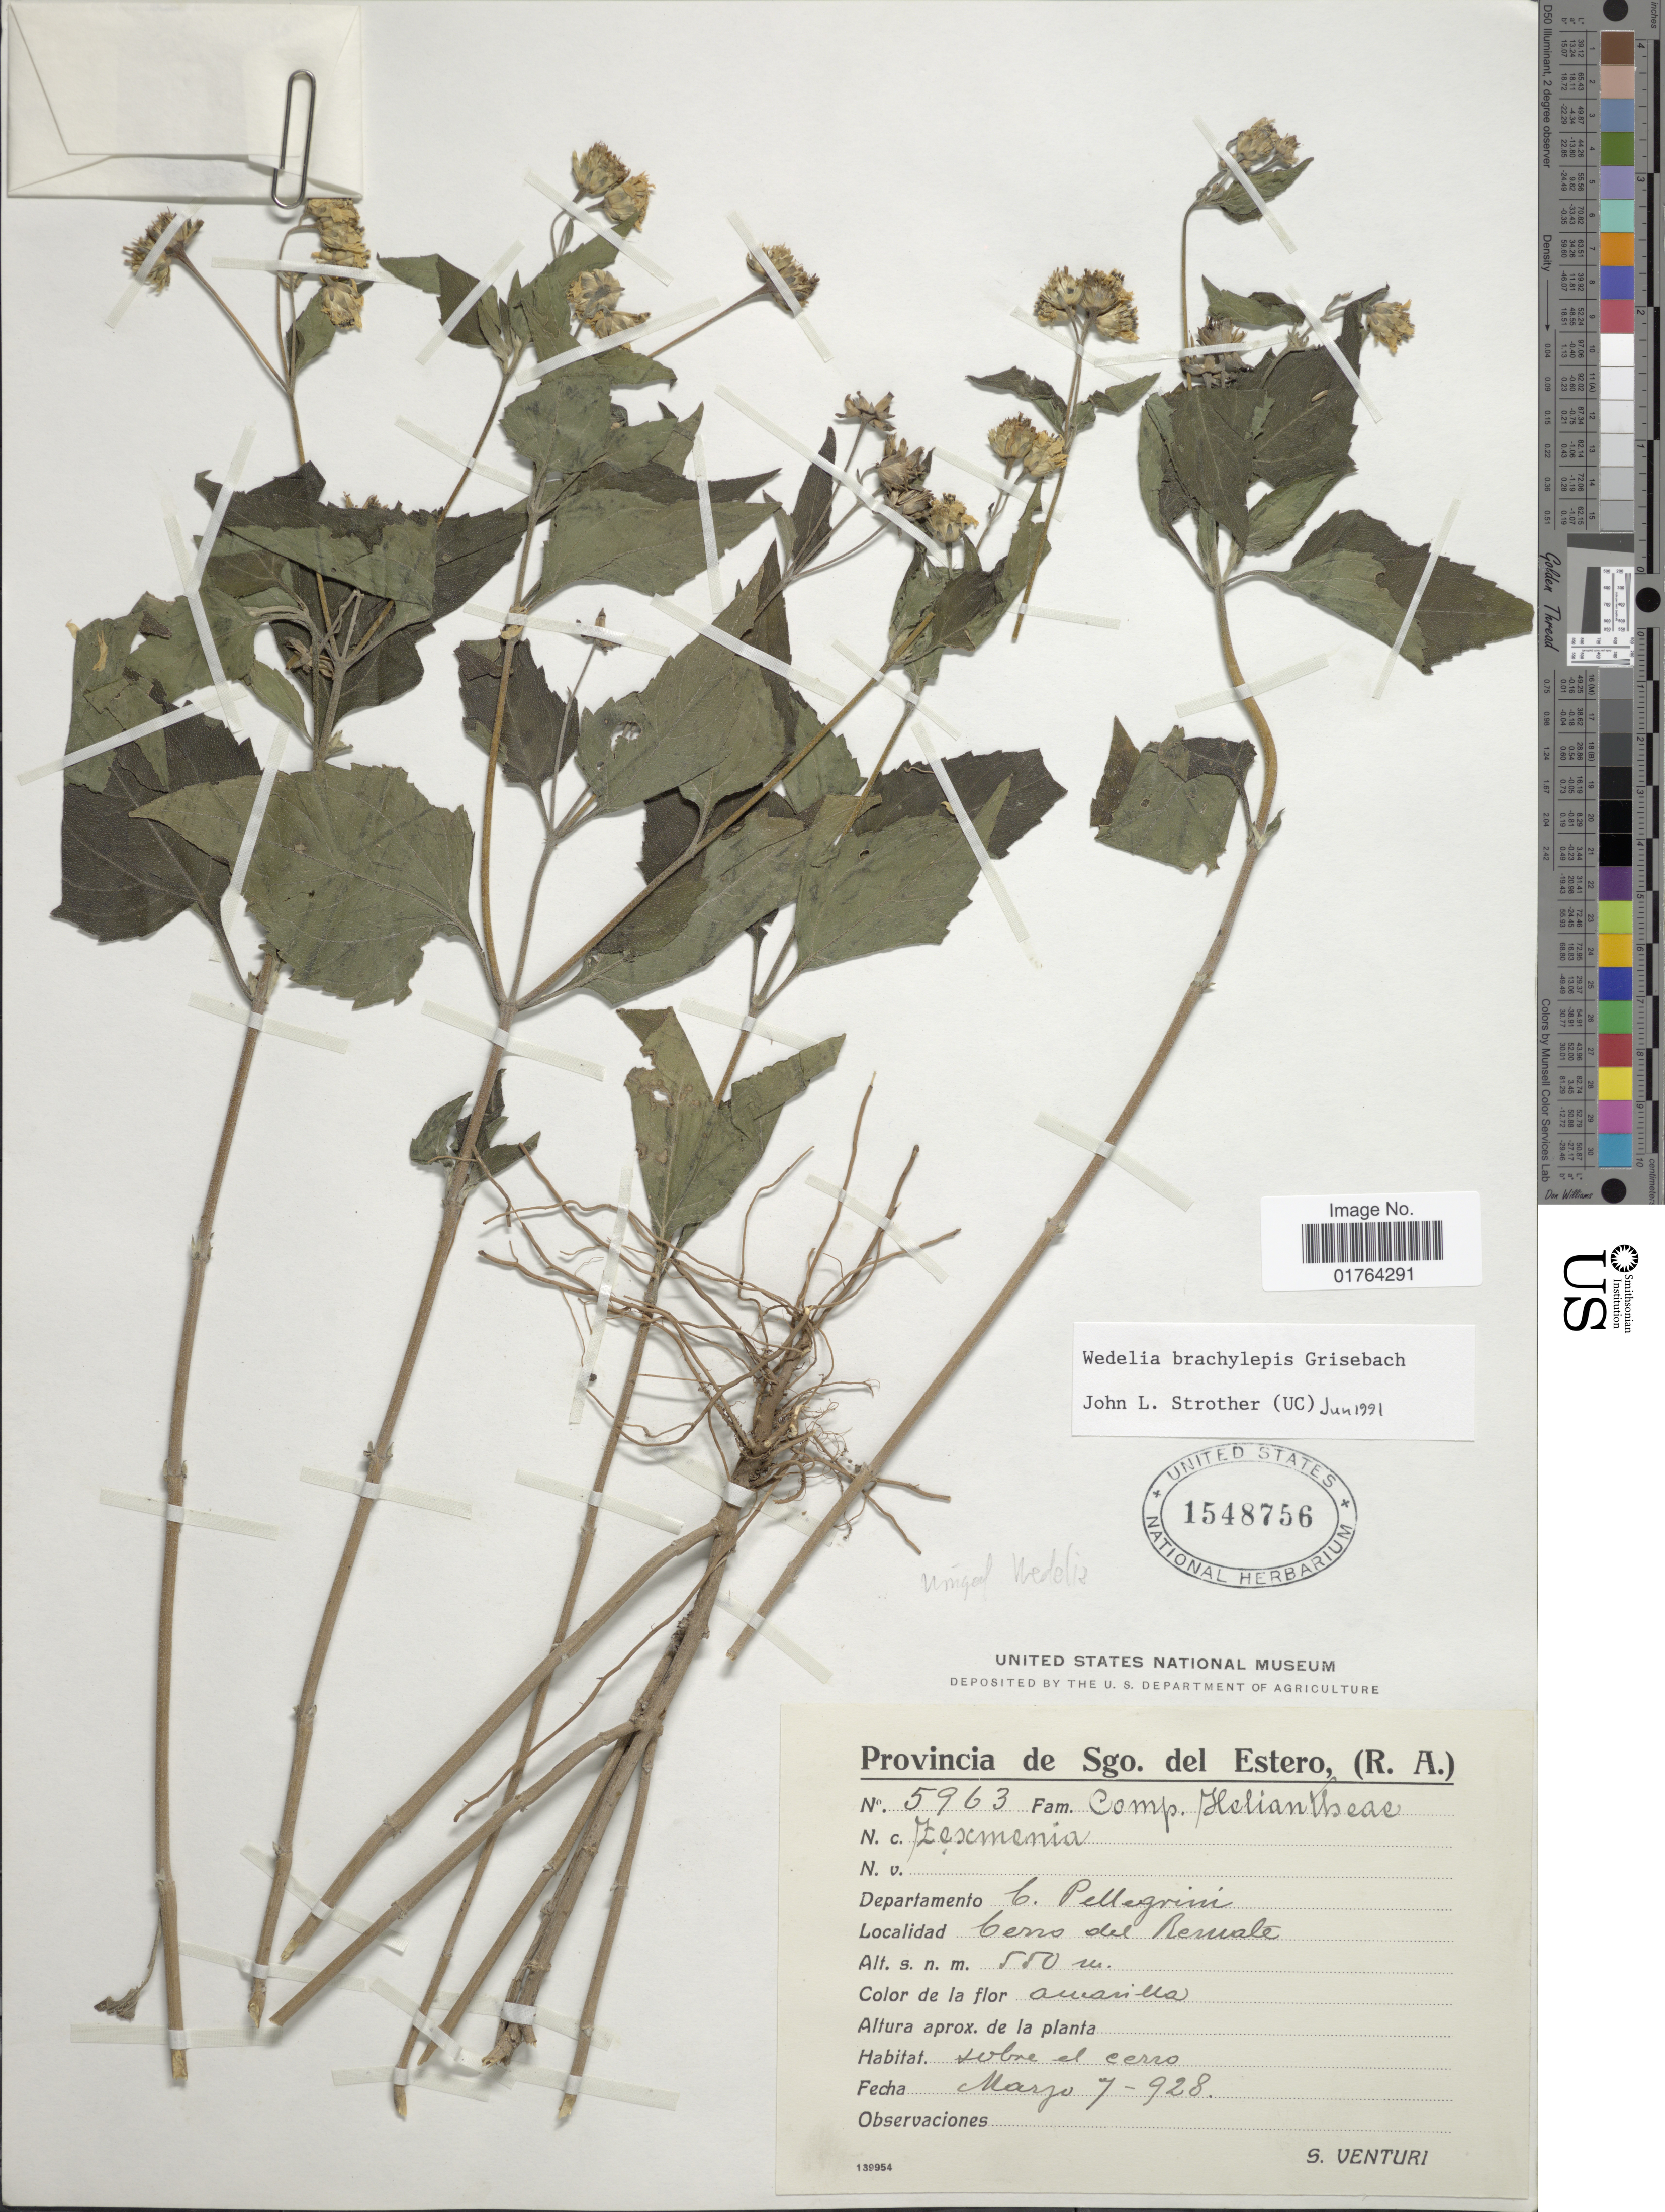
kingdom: Plantae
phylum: Tracheophyta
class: Magnoliopsida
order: Asterales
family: Asteraceae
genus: Wedelia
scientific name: Wedelia brachylepis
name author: Griseb.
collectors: C. A. Venturi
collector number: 5963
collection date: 1928-07-01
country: Argentina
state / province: Santiago del Estero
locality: De Sgo, del Estero (R. A.), Departamento C. Pellegrim, Cerro del Berualte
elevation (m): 550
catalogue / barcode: US 1548756